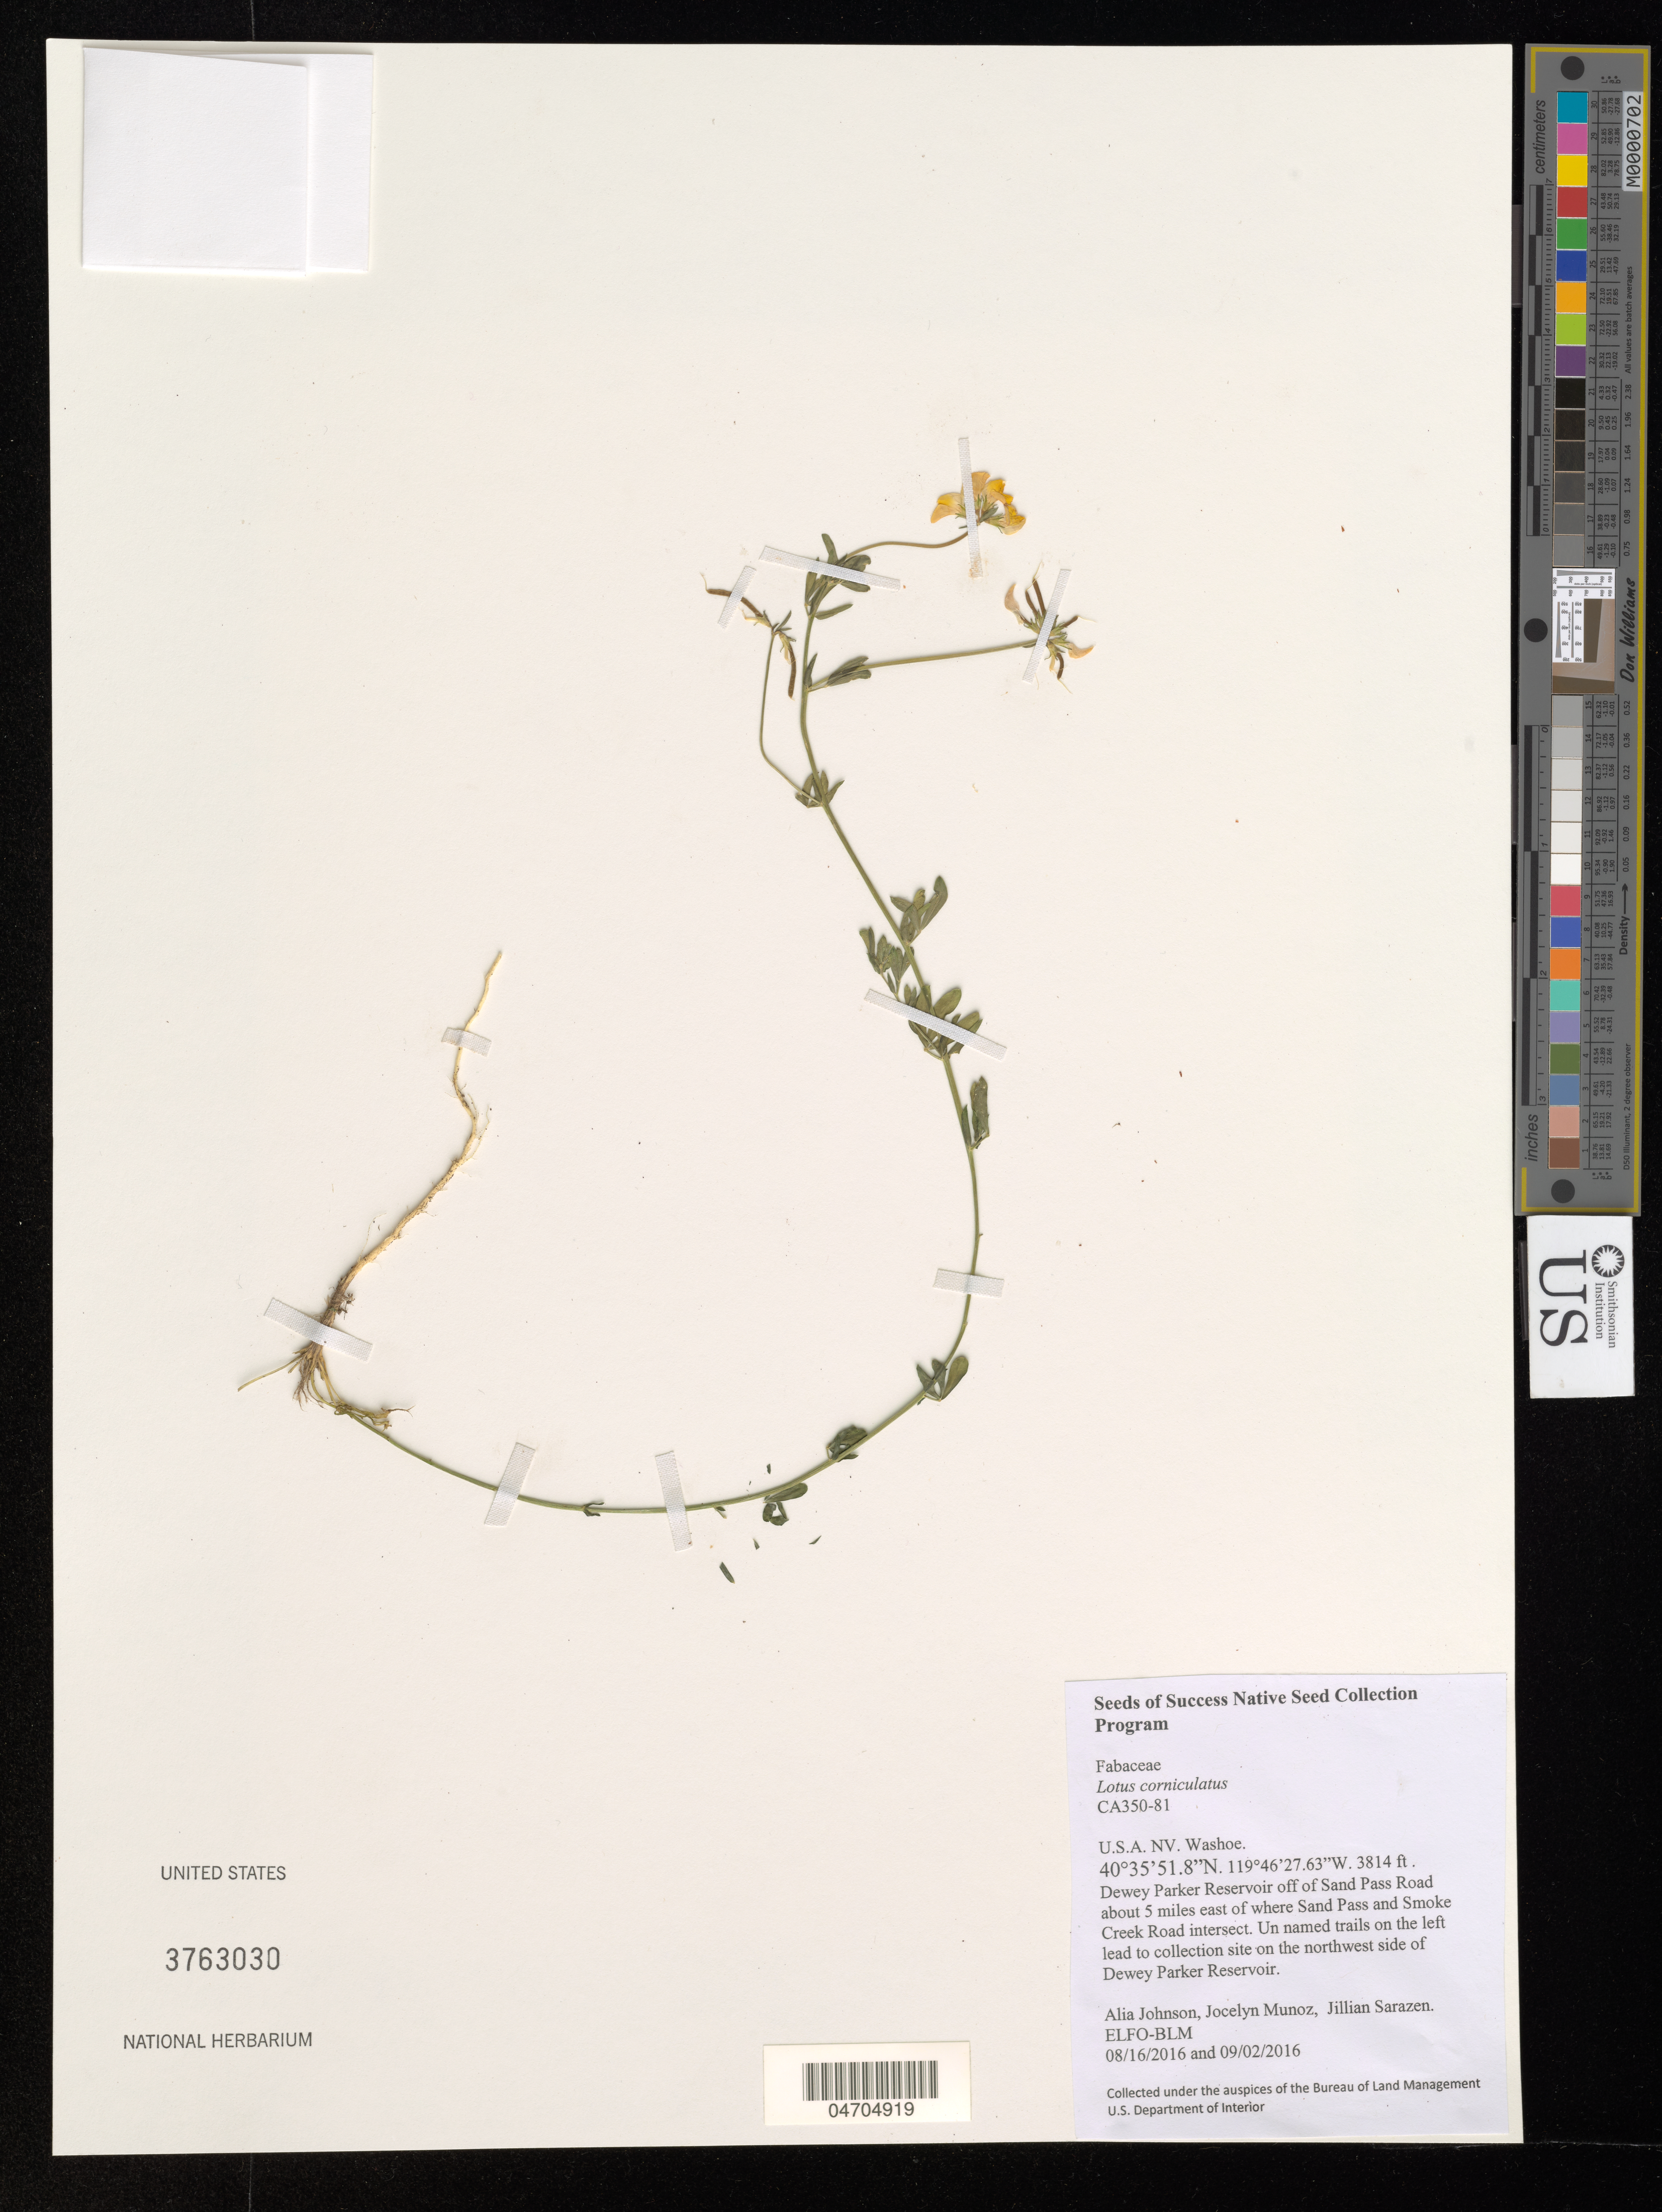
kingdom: Plantae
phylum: Tracheophyta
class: Magnoliopsida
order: Fabales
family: Fabaceae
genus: Lotus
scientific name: Lotus corniculatus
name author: L.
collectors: A. Johnson, J. Munoz & J. Sarazen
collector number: CA350-81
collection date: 2016-08-16/2016-09-02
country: United States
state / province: Nevada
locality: Washoe. Dewey Parker Reservoir off of Sand Pass Road about 5 miles east of where Sand Pass and Smoke Creek Road intersect. Unnamed trails on the left lead to collection site on the northwest side of Dewey Parker Reservoir.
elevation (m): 1163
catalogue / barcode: US 3763030